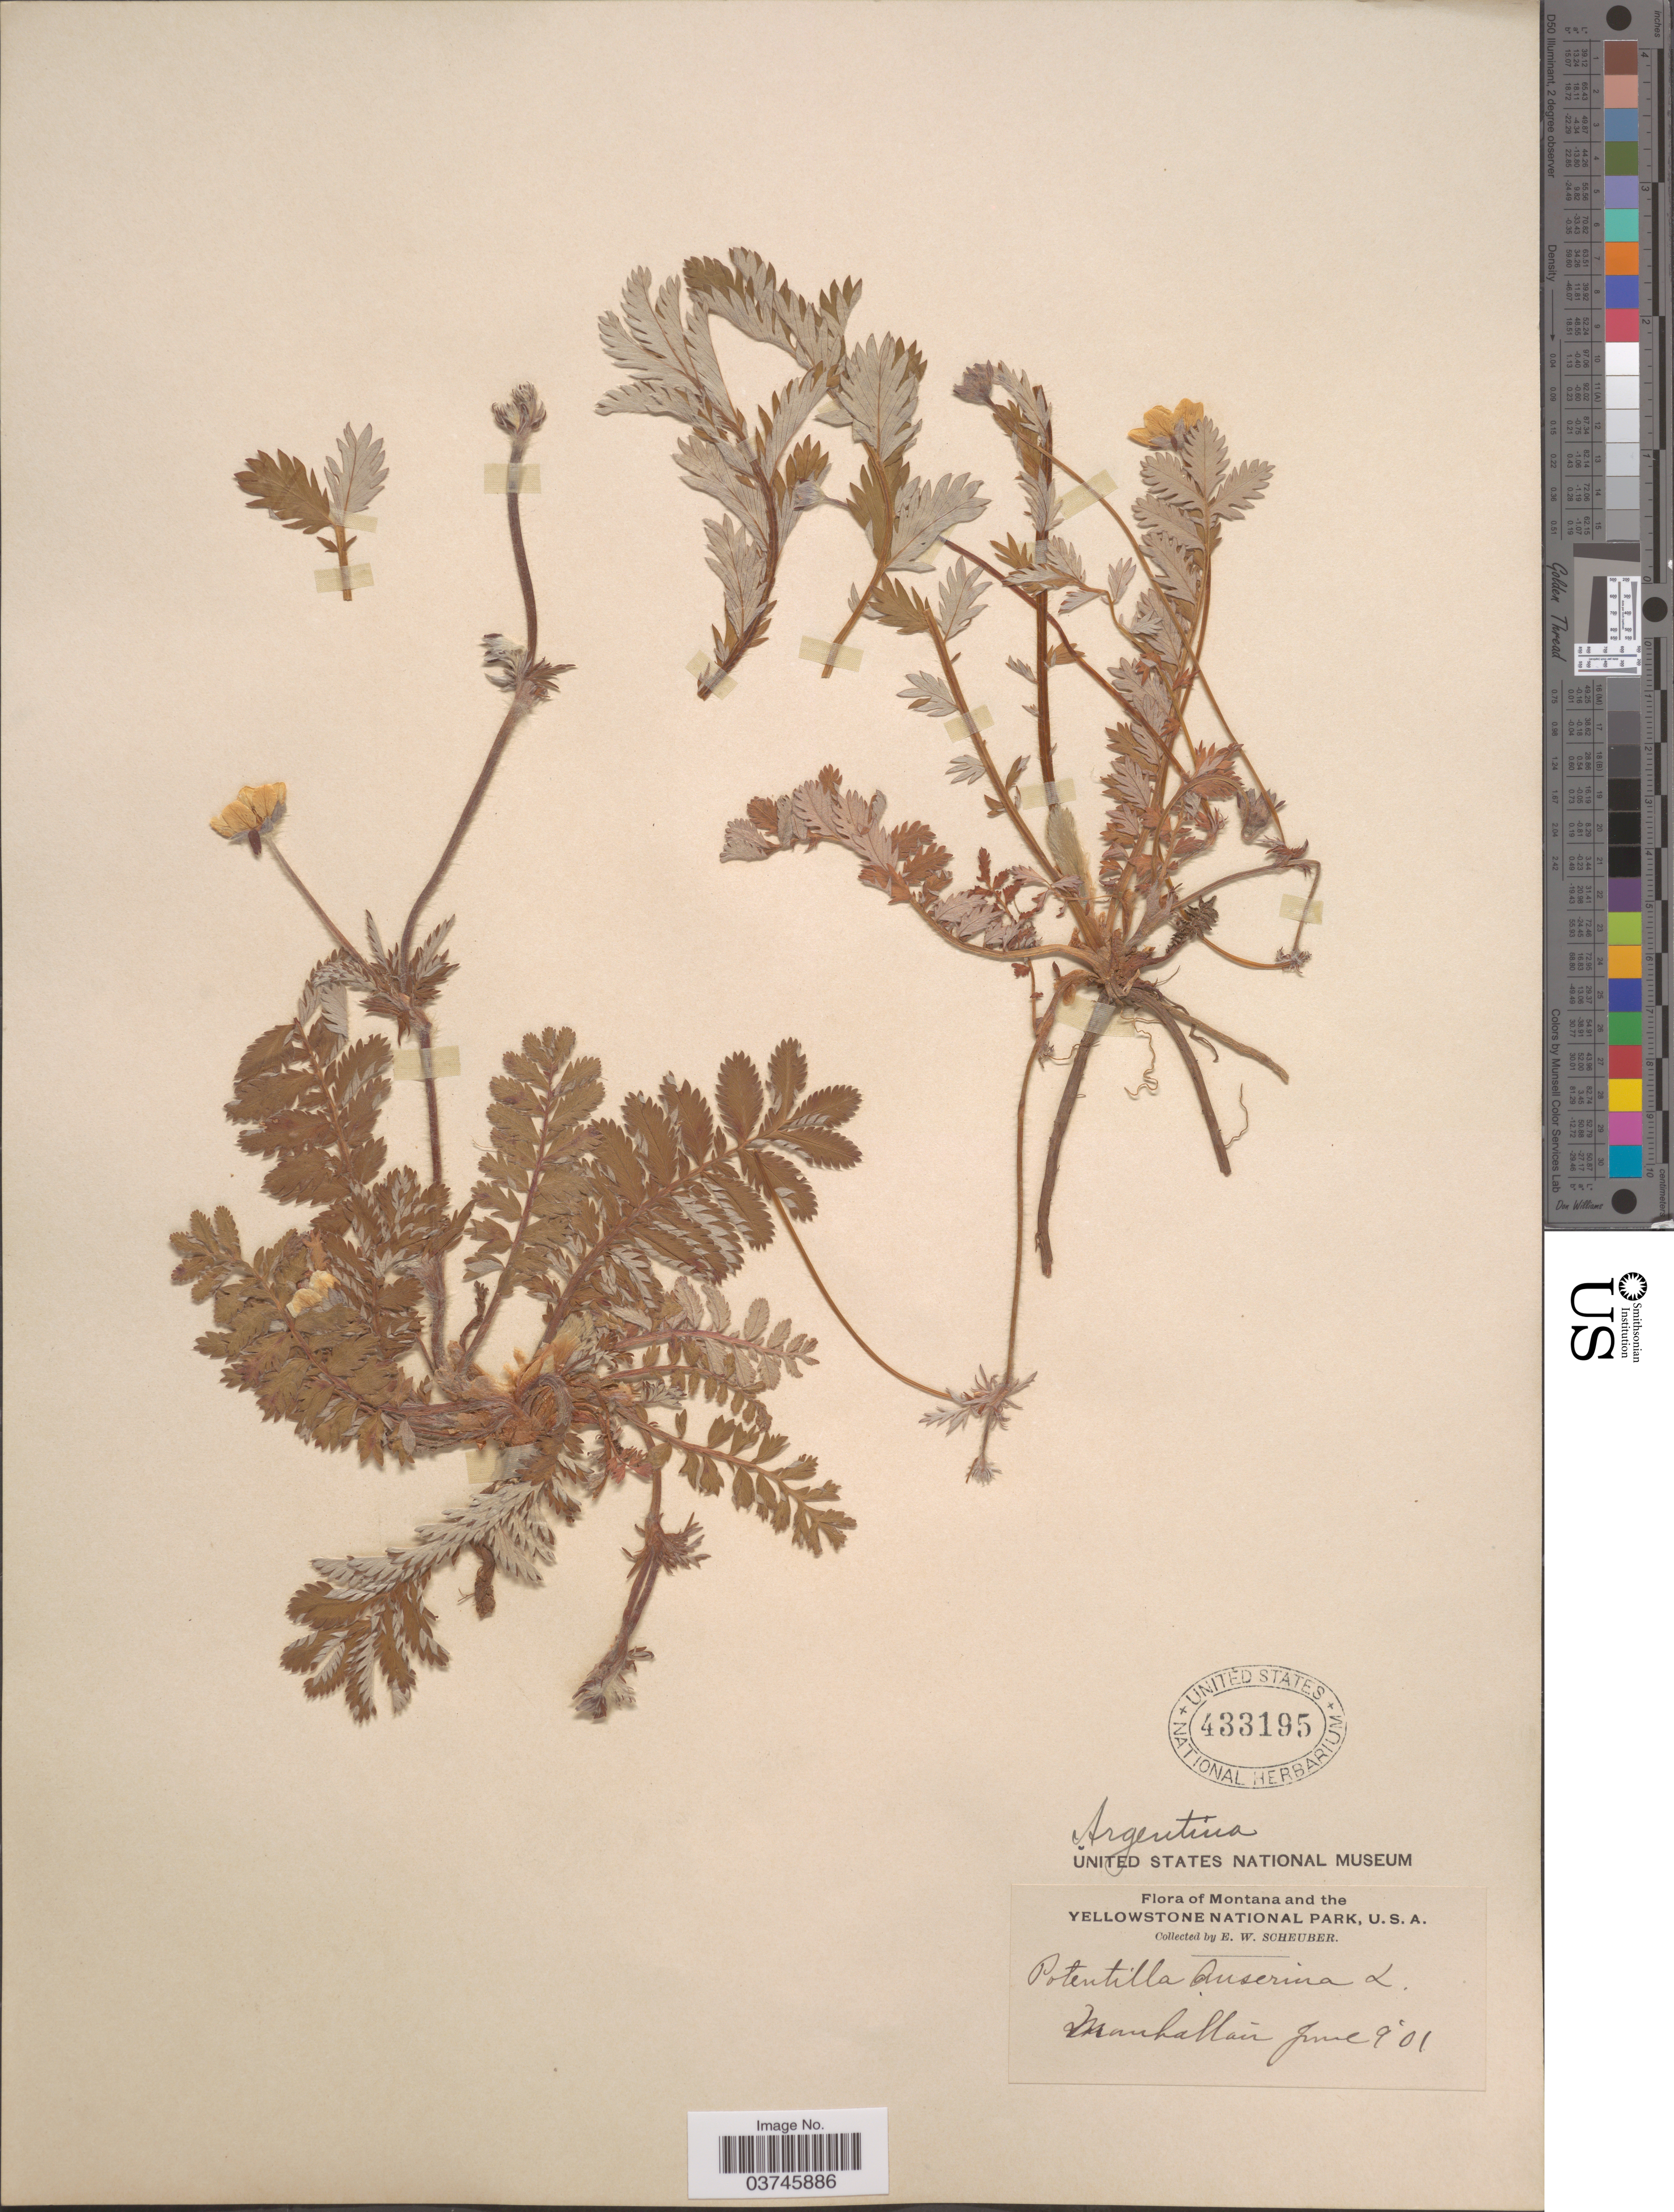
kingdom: Plantae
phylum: Tracheophyta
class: Magnoliopsida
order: Rosales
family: Rosaceae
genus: Argentina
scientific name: Argentina anserina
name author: (L.) Rydb.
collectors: E. Scheuber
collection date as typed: Transcribed d/m/y: 9/6/1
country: United States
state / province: Montana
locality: Yellowstone National Park. Manhattan. W. Montana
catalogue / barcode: US 433195